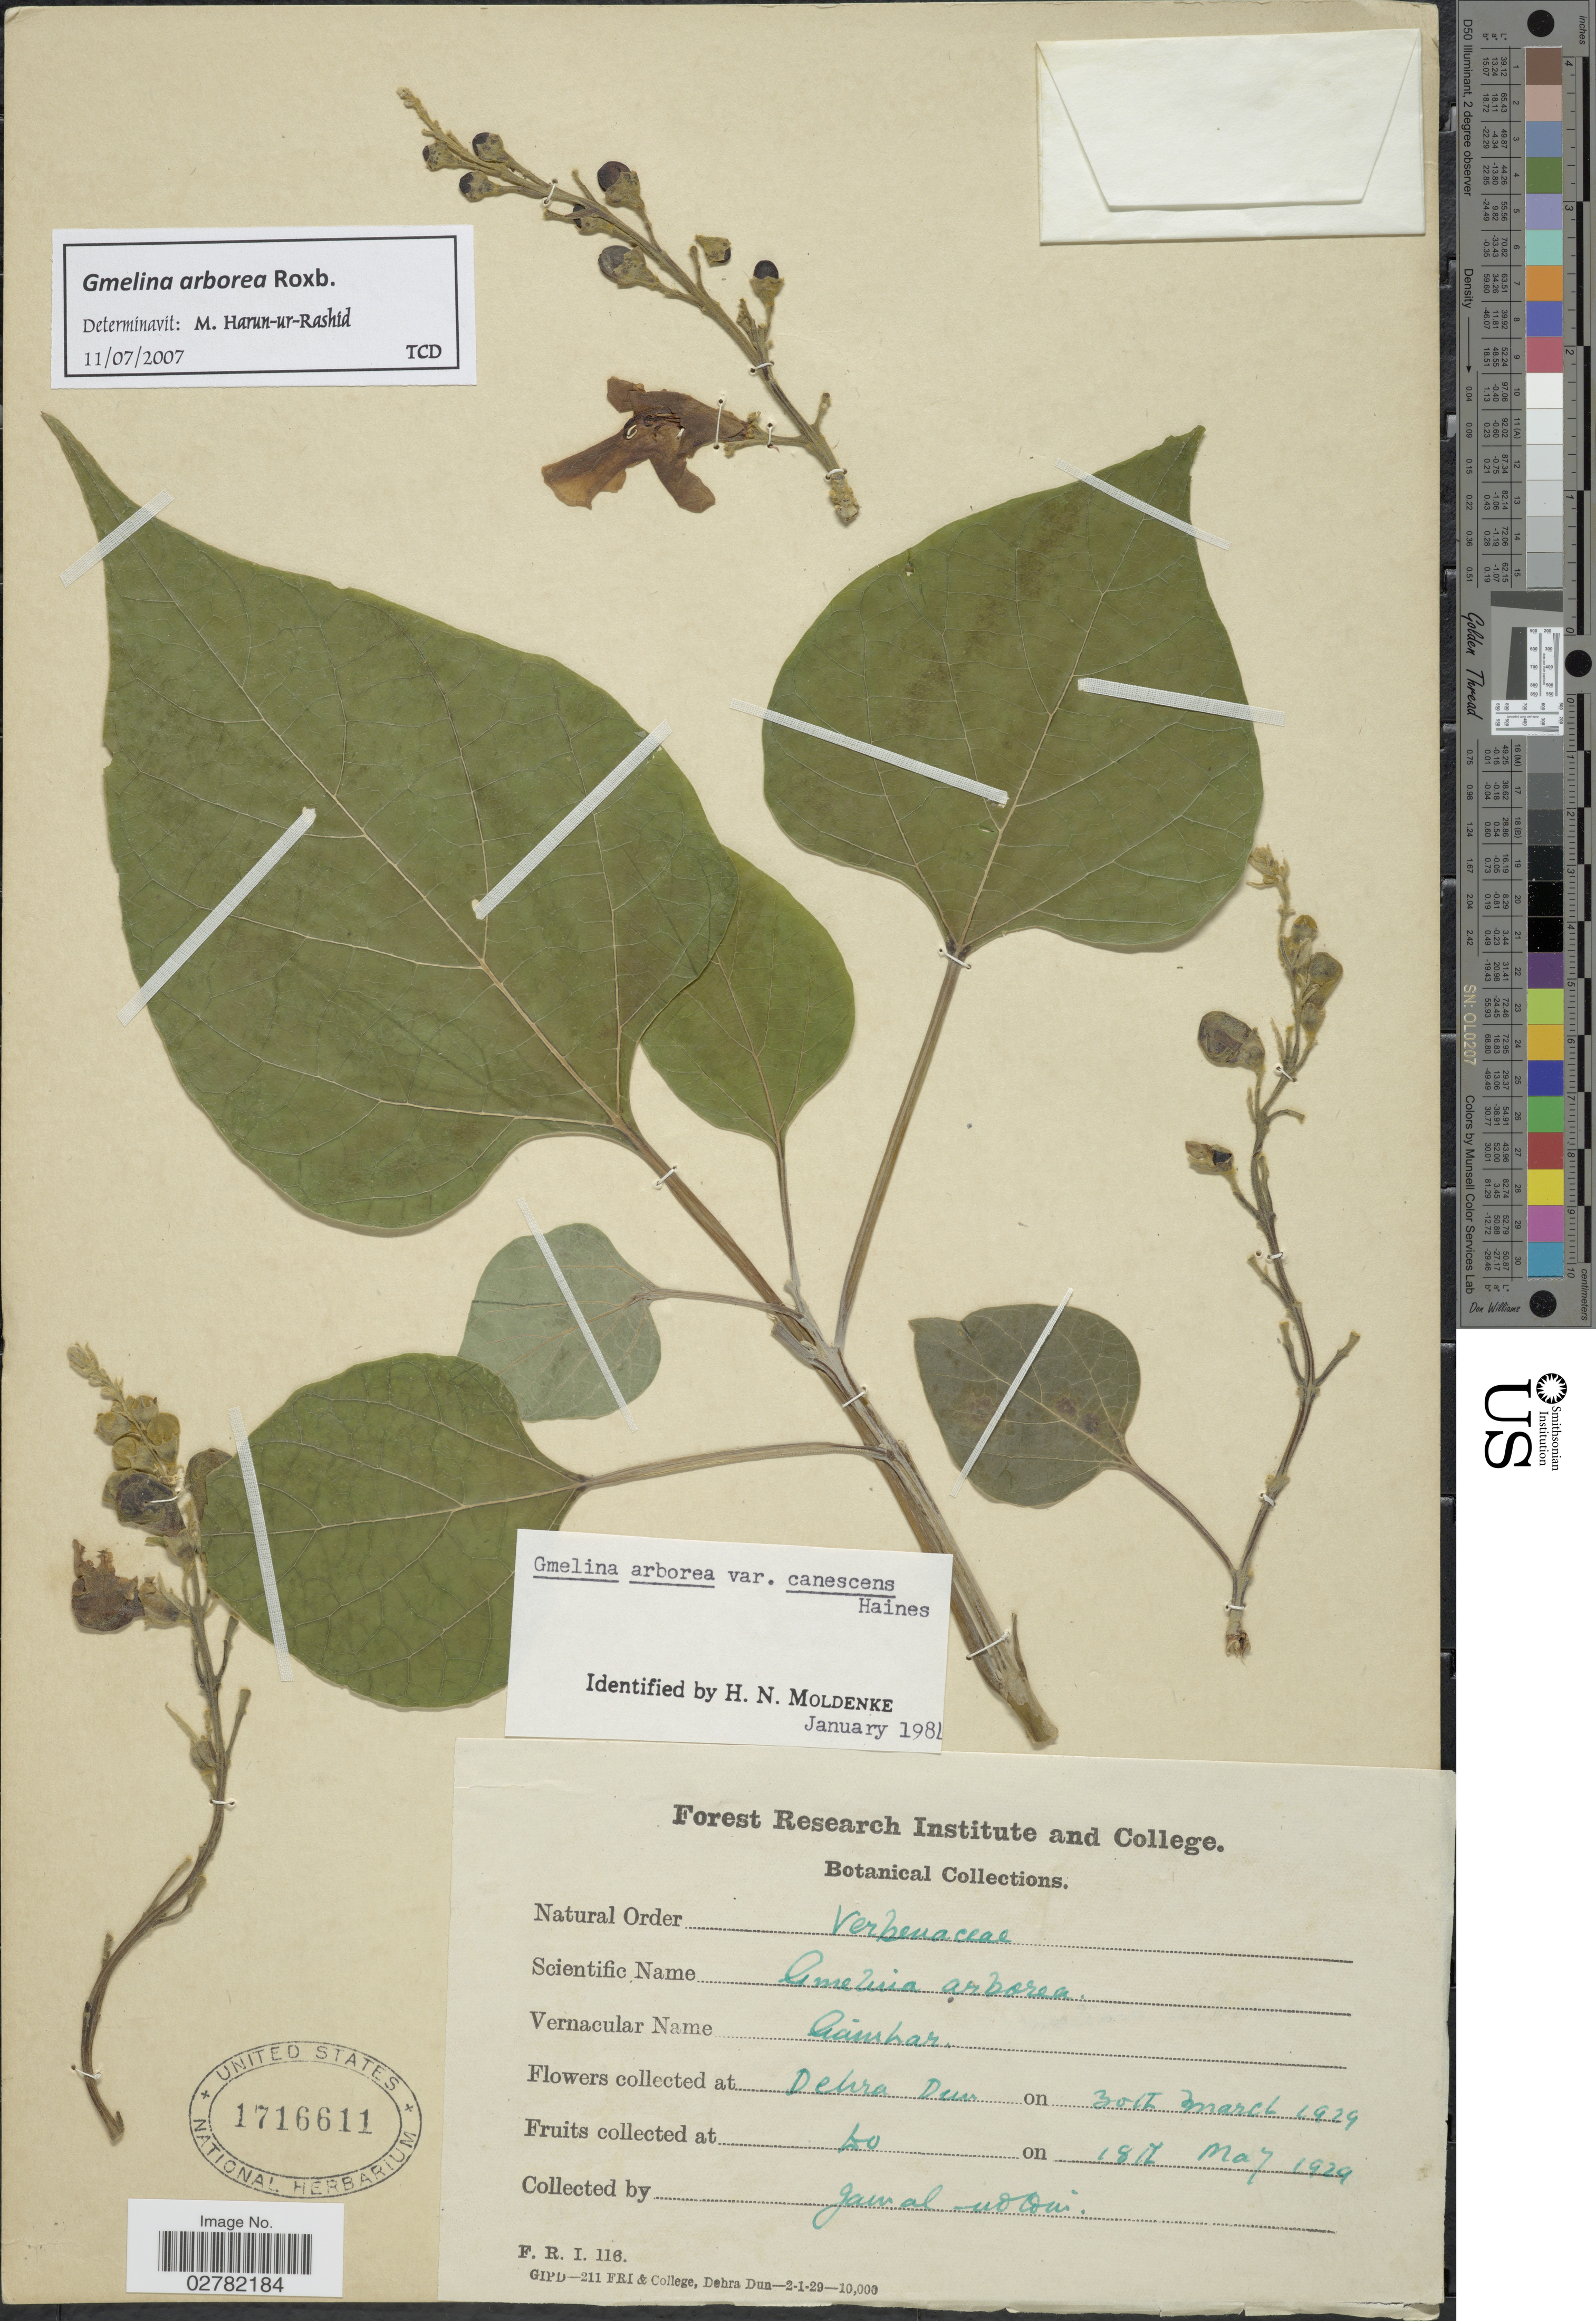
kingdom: Plantae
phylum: Tracheophyta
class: Magnoliopsida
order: Lamiales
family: Lamiaceae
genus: Gmelina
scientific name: Gmelina arborea var. arborea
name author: Roxb. ex Sm.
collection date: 1929-03-30/1929-05-18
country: India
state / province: Uttarakhand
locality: Dehra Dun.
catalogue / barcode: US 1716611